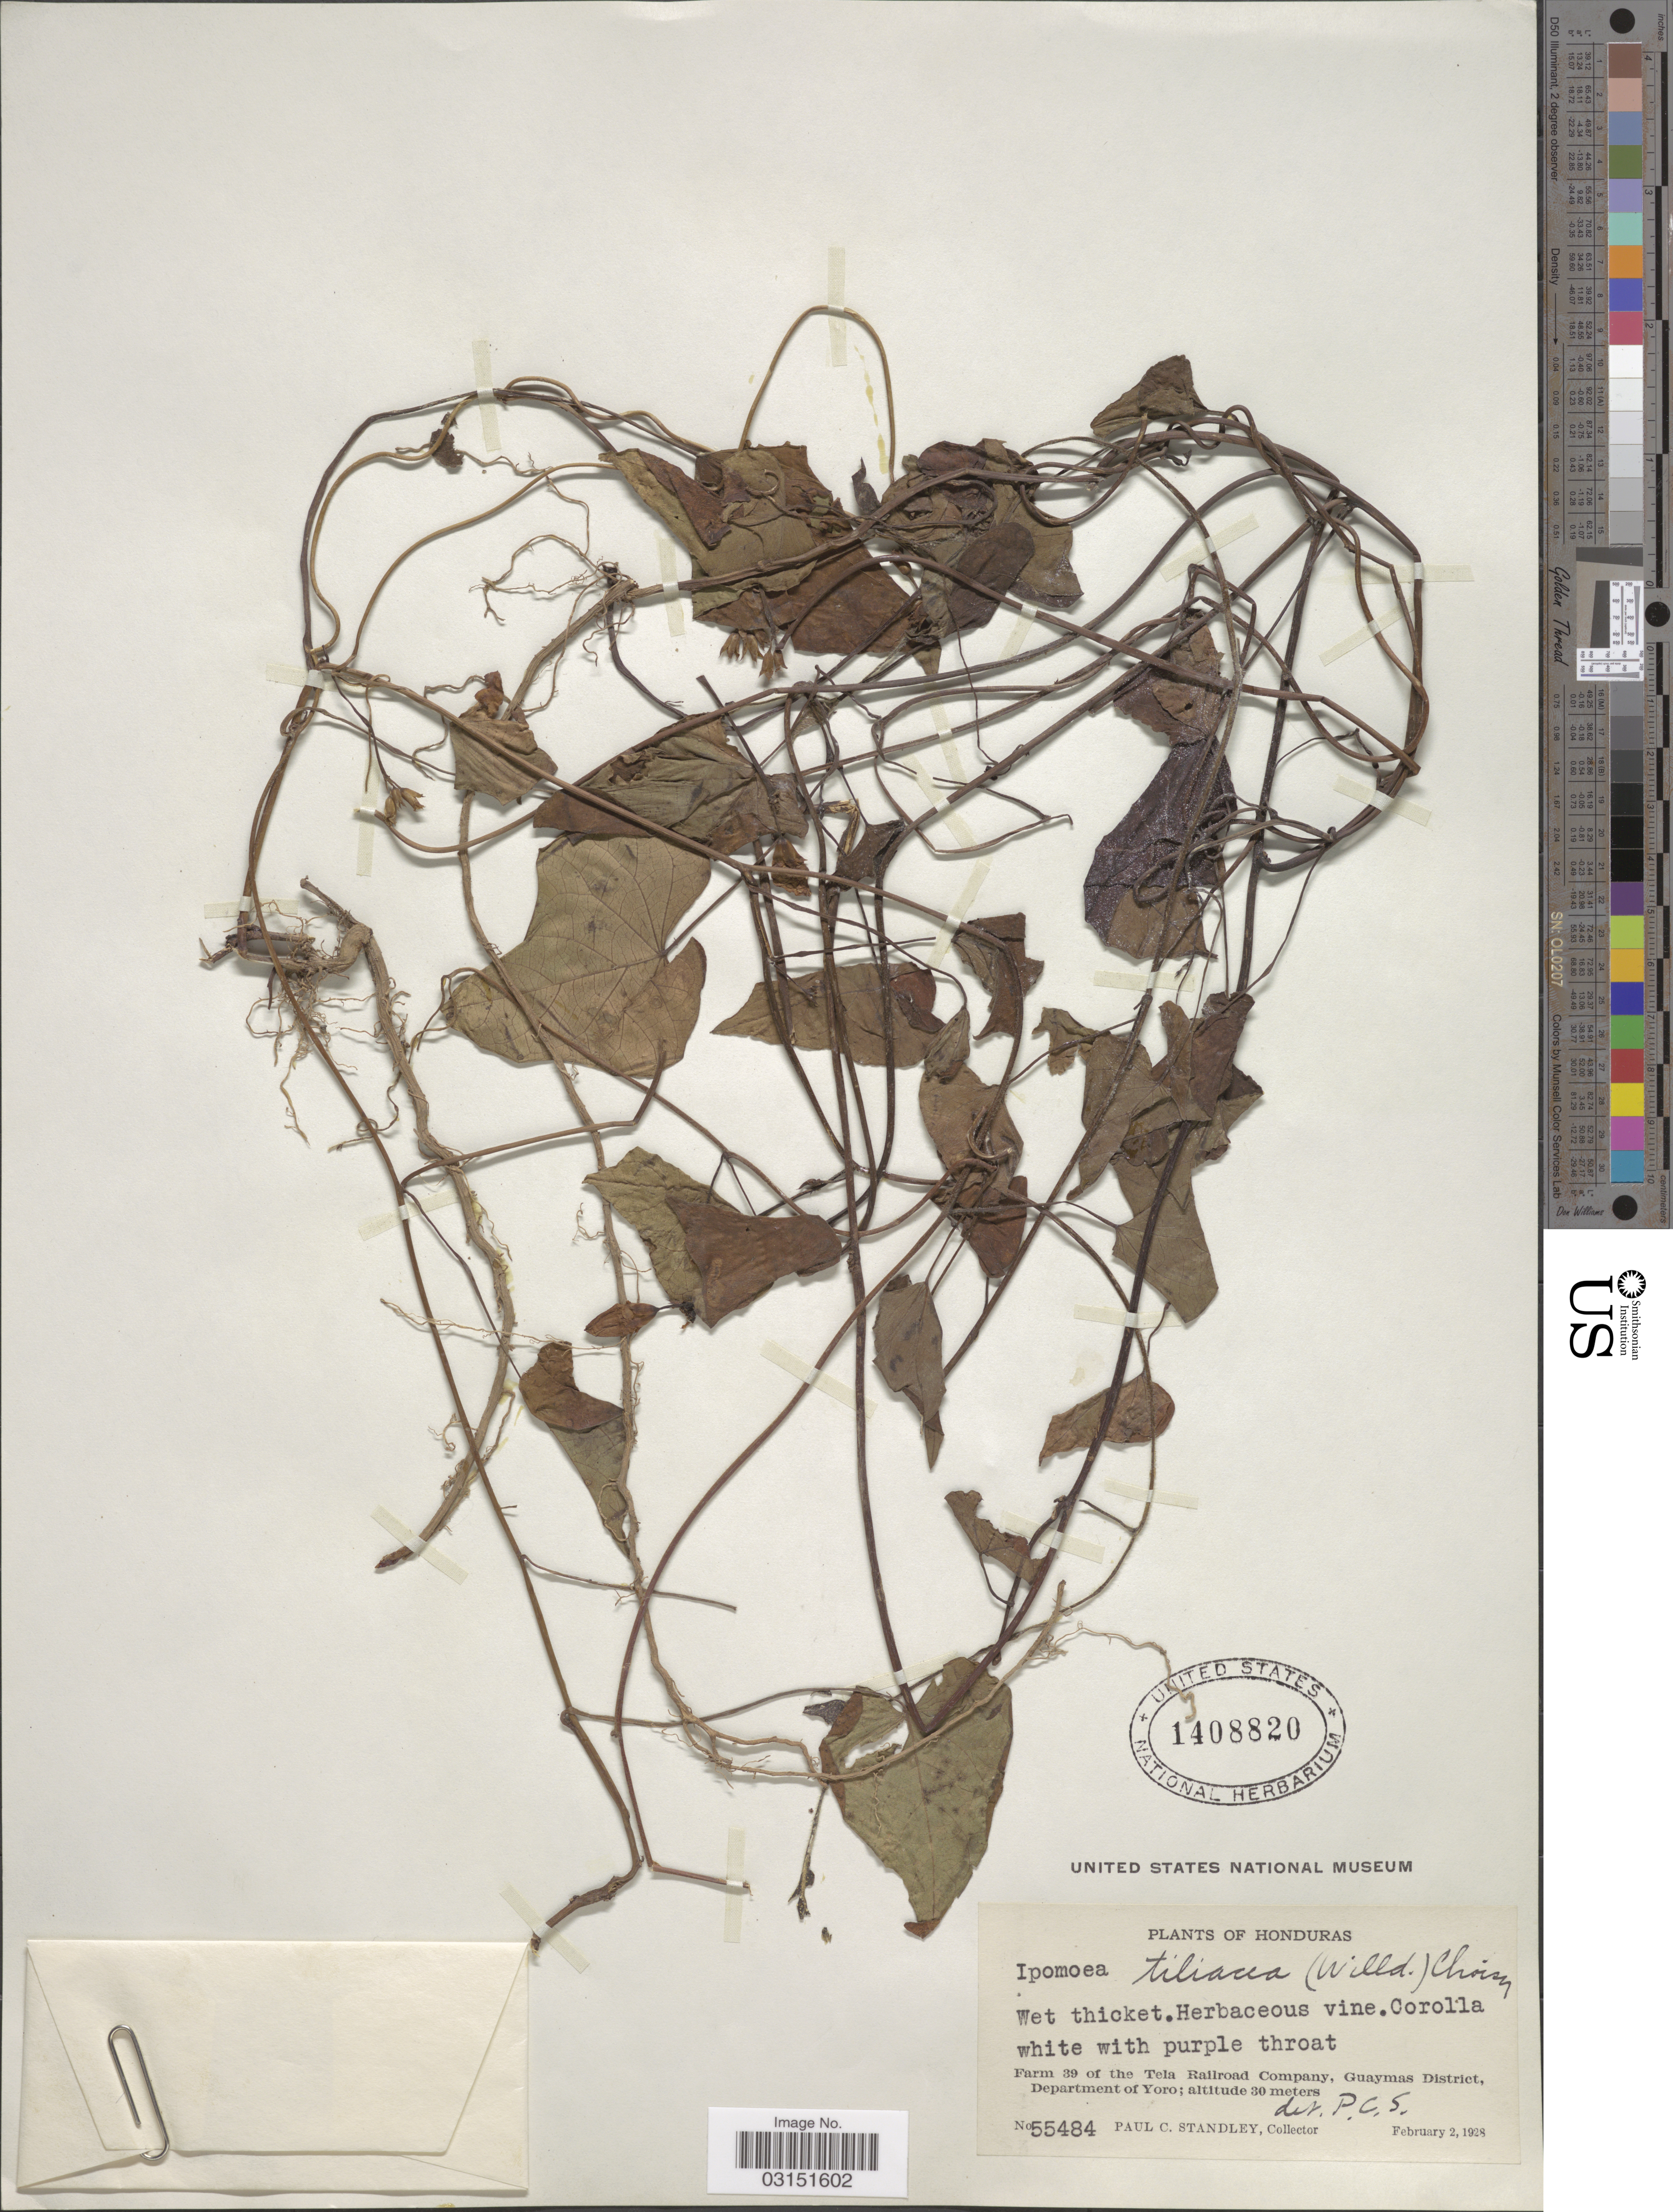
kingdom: Plantae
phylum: Tracheophyta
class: Magnoliopsida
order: Solanales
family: Convolvulaceae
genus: Ipomoea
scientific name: Ipomoea tiliacea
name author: (Willd.) Choisy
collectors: P. C. Standley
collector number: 55484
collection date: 1928-02-02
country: Honduras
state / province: Yoro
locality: Farm 39 of the Tela Railroad Company, Guaymas District, Department of Yoro.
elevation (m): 30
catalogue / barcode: US 1408820